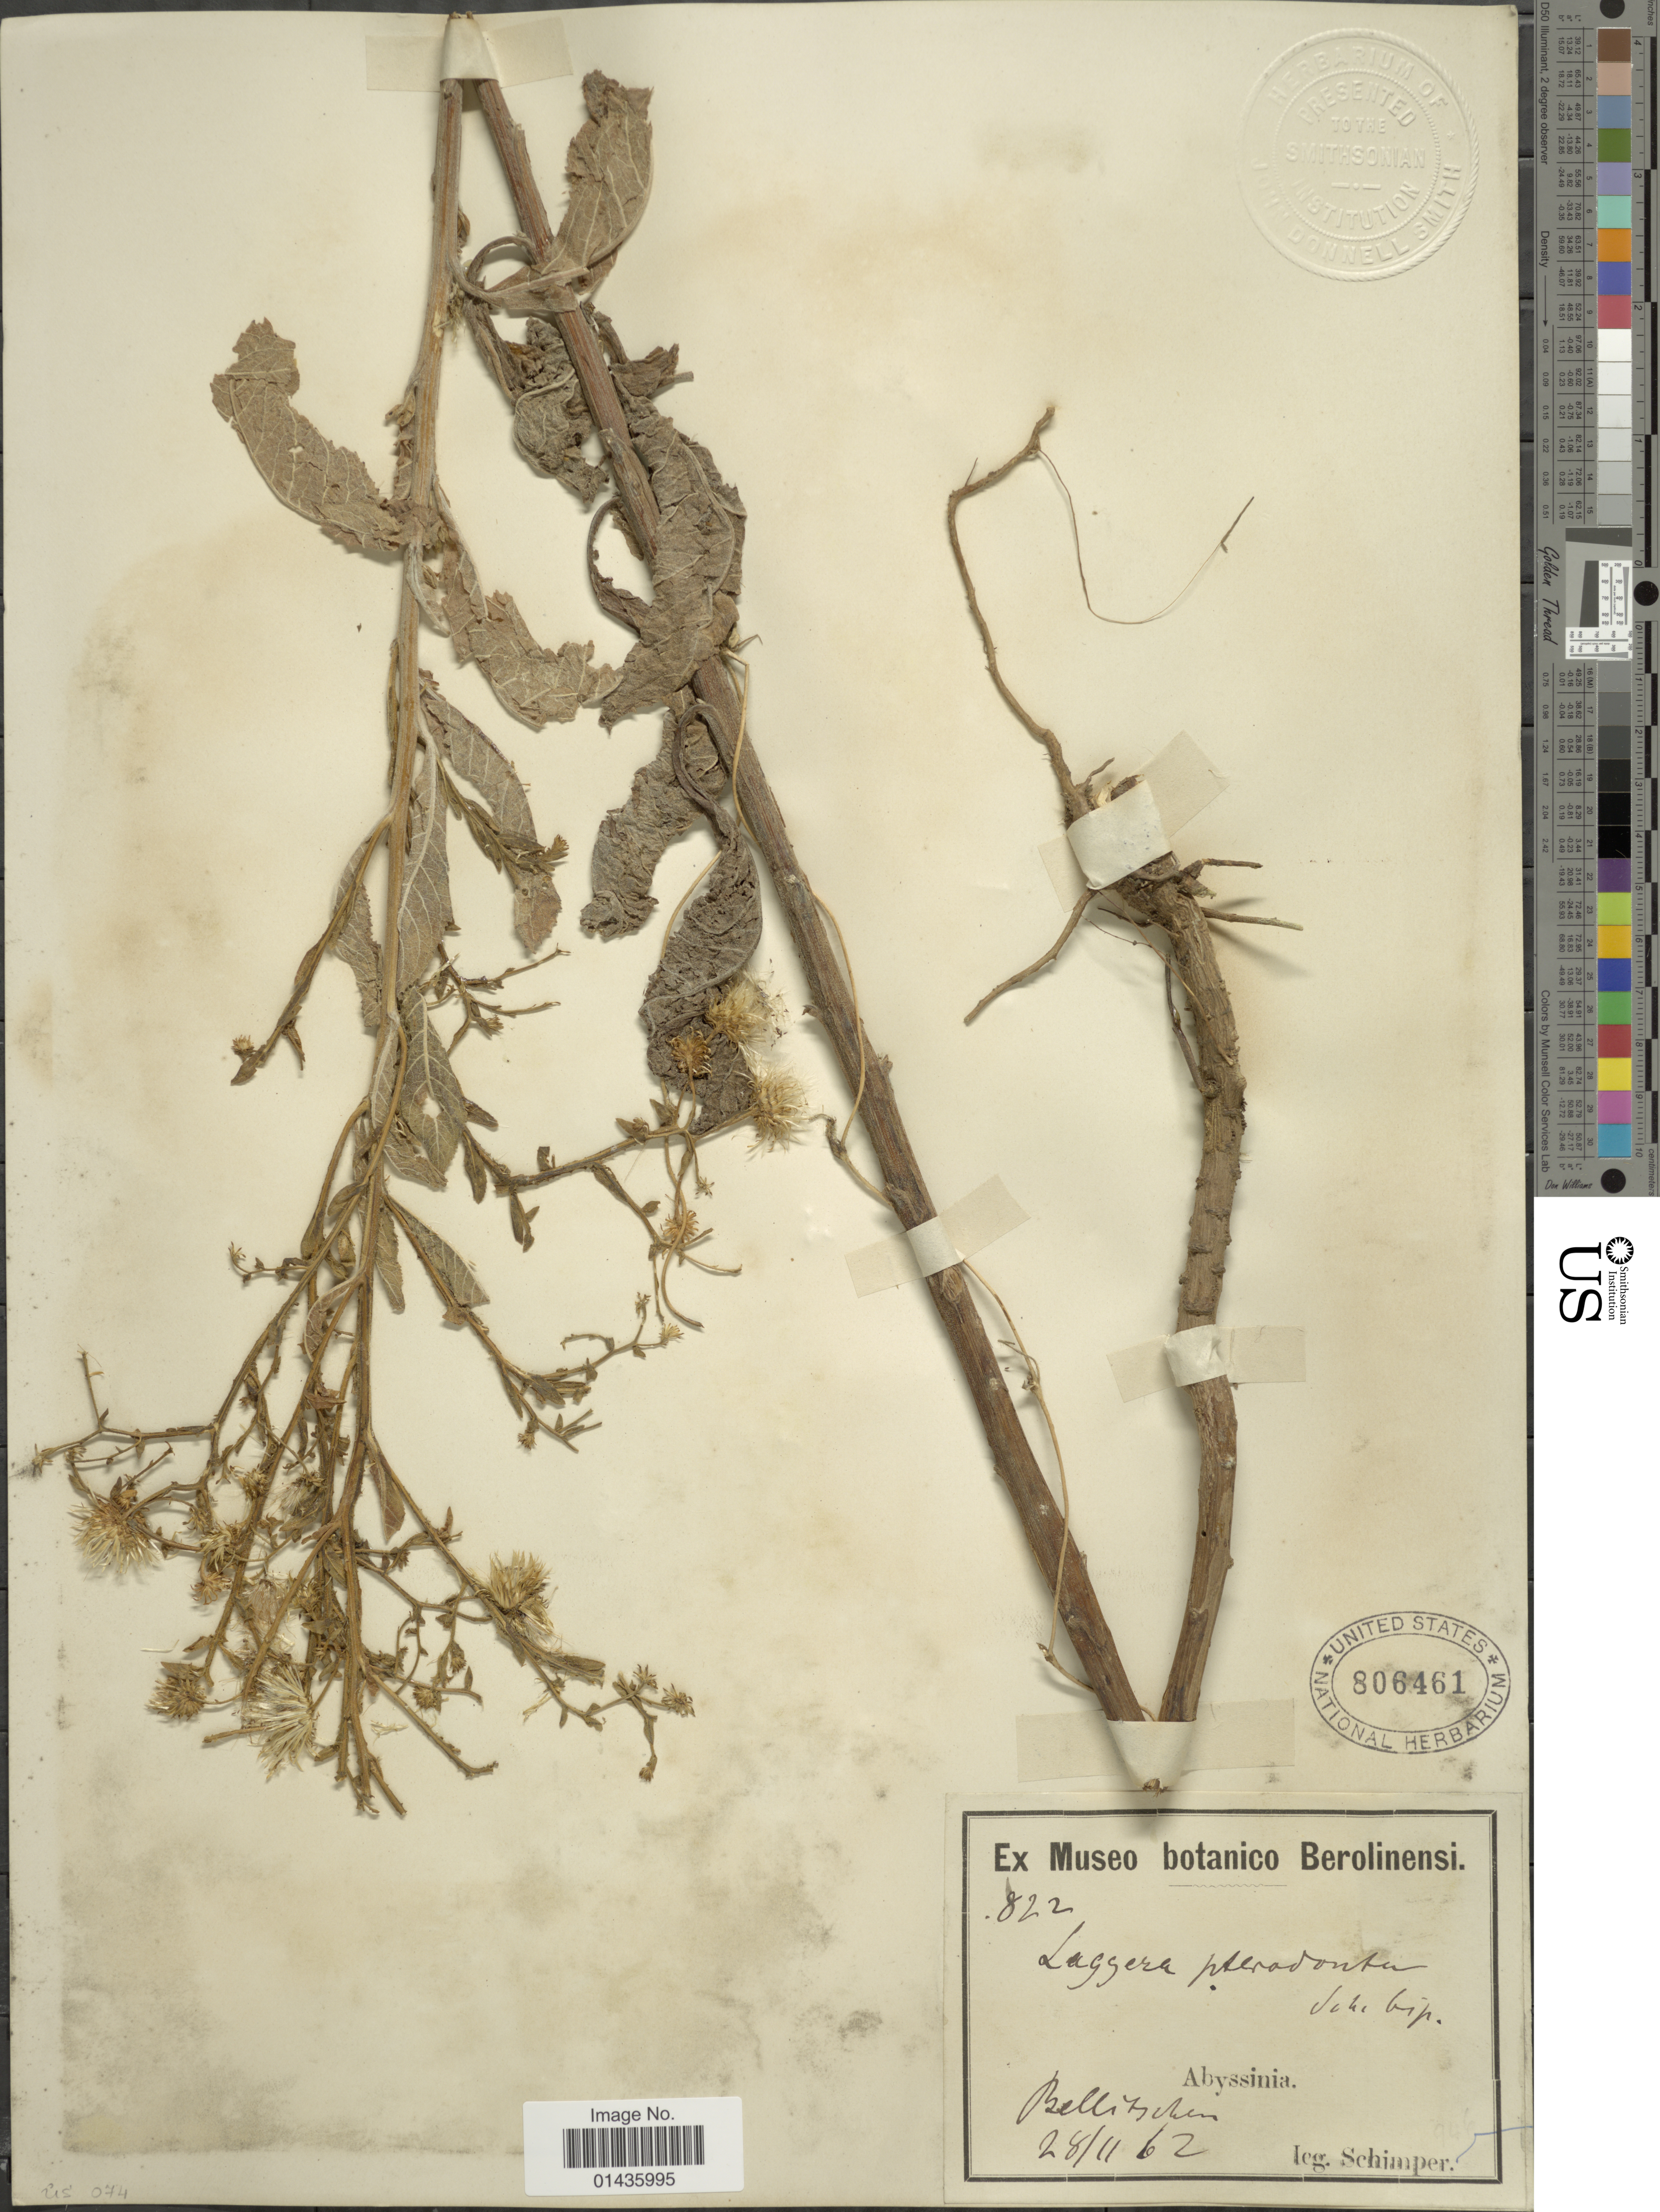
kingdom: Plantae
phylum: Tracheophyta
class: Magnoliopsida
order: Asterales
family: Asteraceae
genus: Laggera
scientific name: Laggera perrottetiana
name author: DC.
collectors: -. Schimper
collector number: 822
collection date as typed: Transcribed d/m/y: 28/11/62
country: Eritrea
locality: Abyssinia, Bele [illegible text]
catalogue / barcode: US 806461